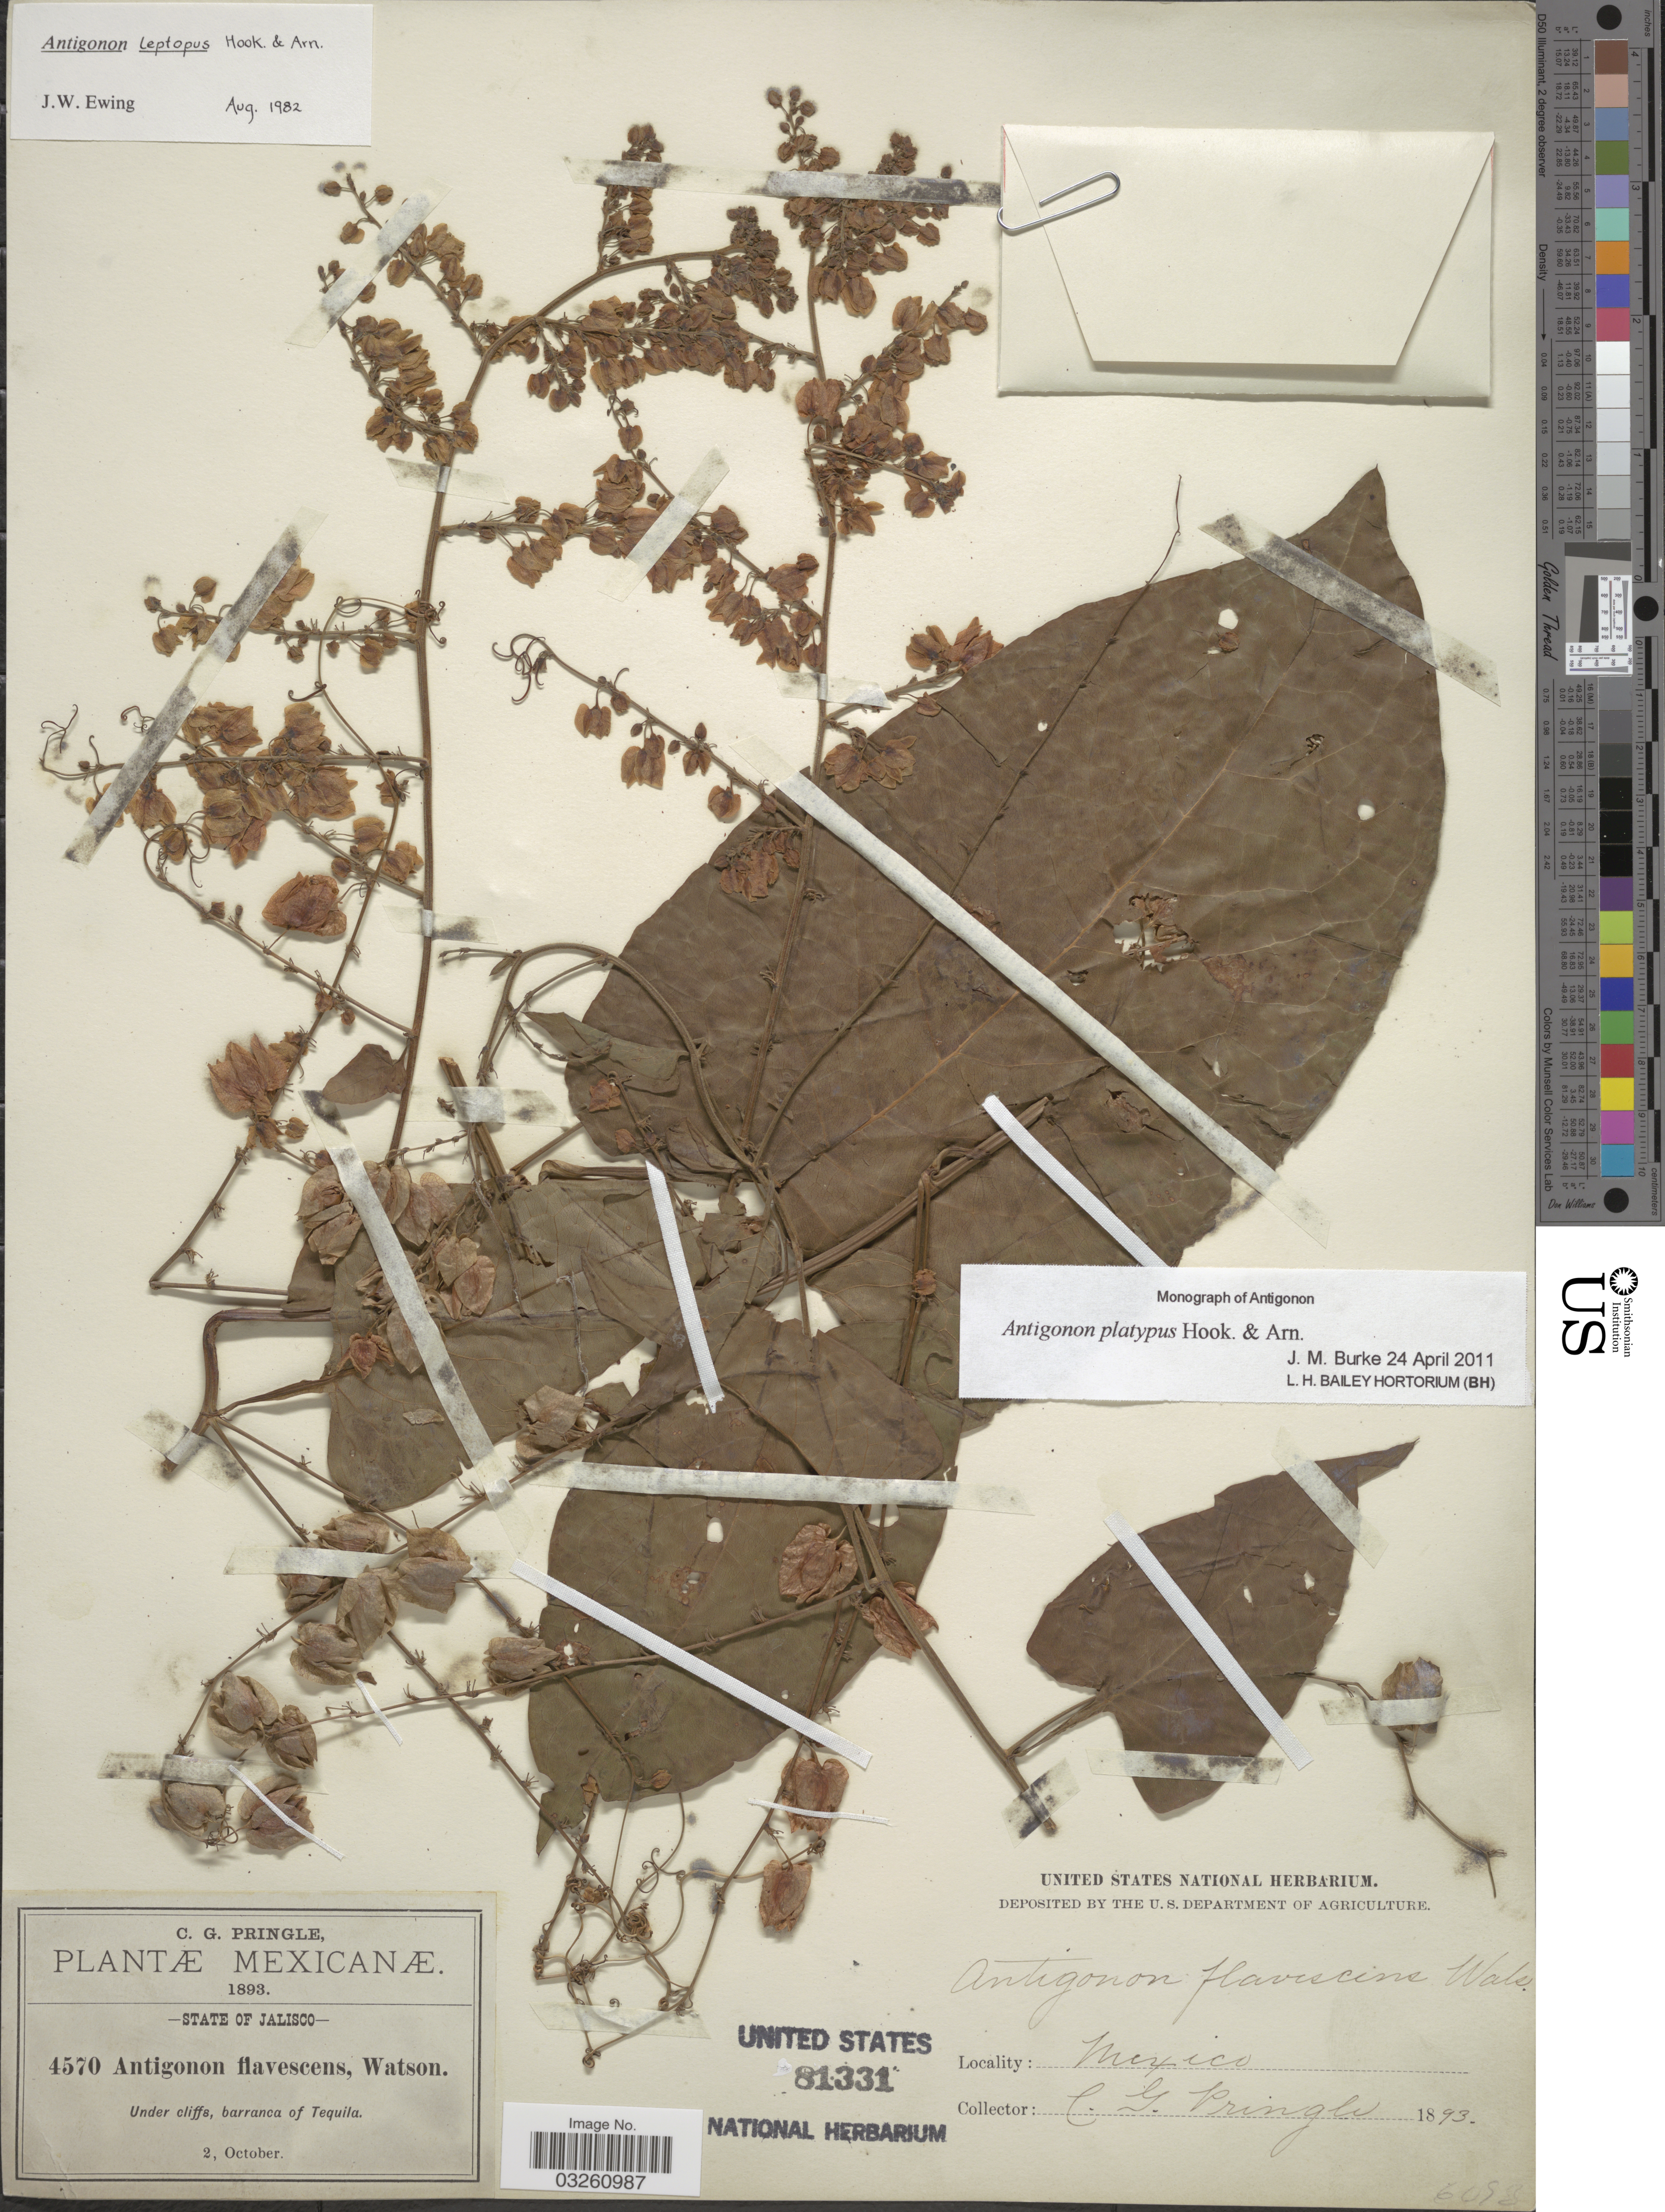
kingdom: Plantae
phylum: Tracheophyta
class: Magnoliopsida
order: Caryophyllales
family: Polygonaceae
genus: Antigonon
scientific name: Antigonon platypus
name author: Hook. & Arn.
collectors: C. G. Pringle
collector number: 4570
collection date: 1893-10-02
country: Mexico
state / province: Jalisco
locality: Under cliffs, barranca of Tequila.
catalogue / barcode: US 81331